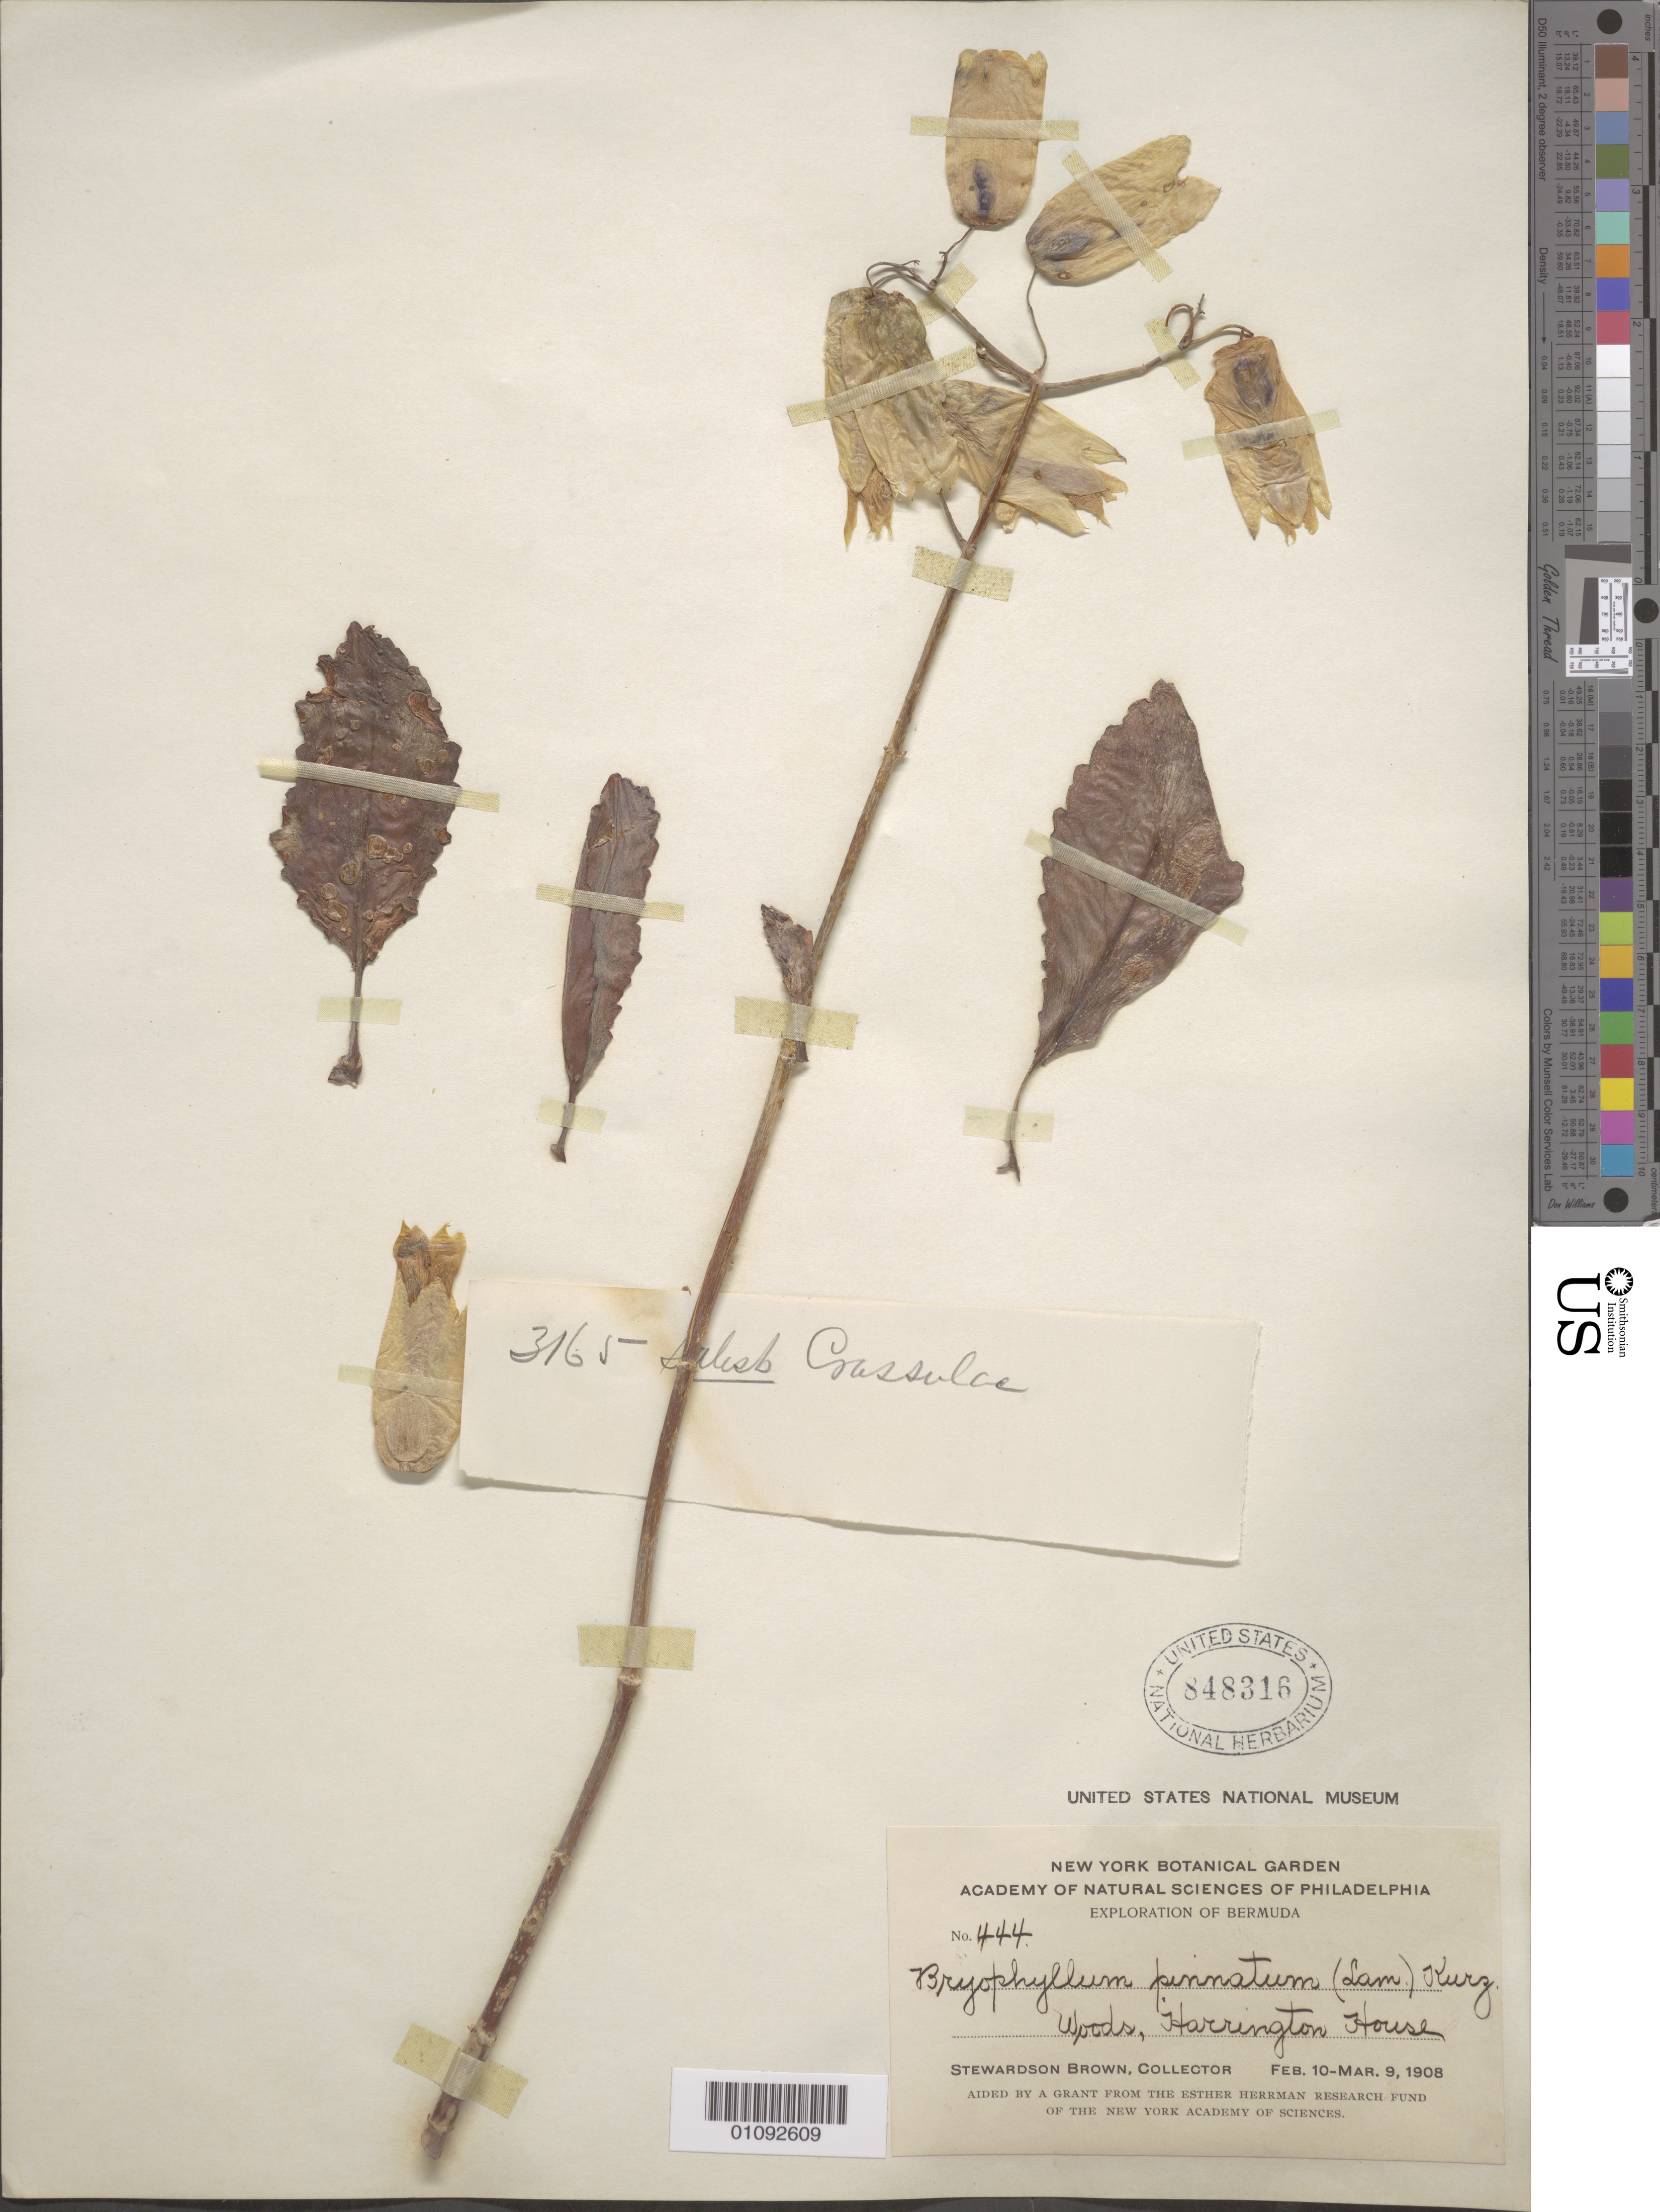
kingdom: Plantae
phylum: Tracheophyta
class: Magnoliopsida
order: Saxifragales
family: Crassulaceae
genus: Kalanchoe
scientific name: Kalanchoe pinnata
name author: (Lam.) Pers.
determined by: Strong, Mark T., (BOT), Smithsonian Institution - National Museum of Natural History (UNITED STATES)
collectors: S. Brown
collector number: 444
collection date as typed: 10 Feb 1908 to 09 Mar 1908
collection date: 1908-02-10/1908-03-09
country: Bermuda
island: Bermuda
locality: Woods, Harrington House.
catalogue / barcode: US 848316